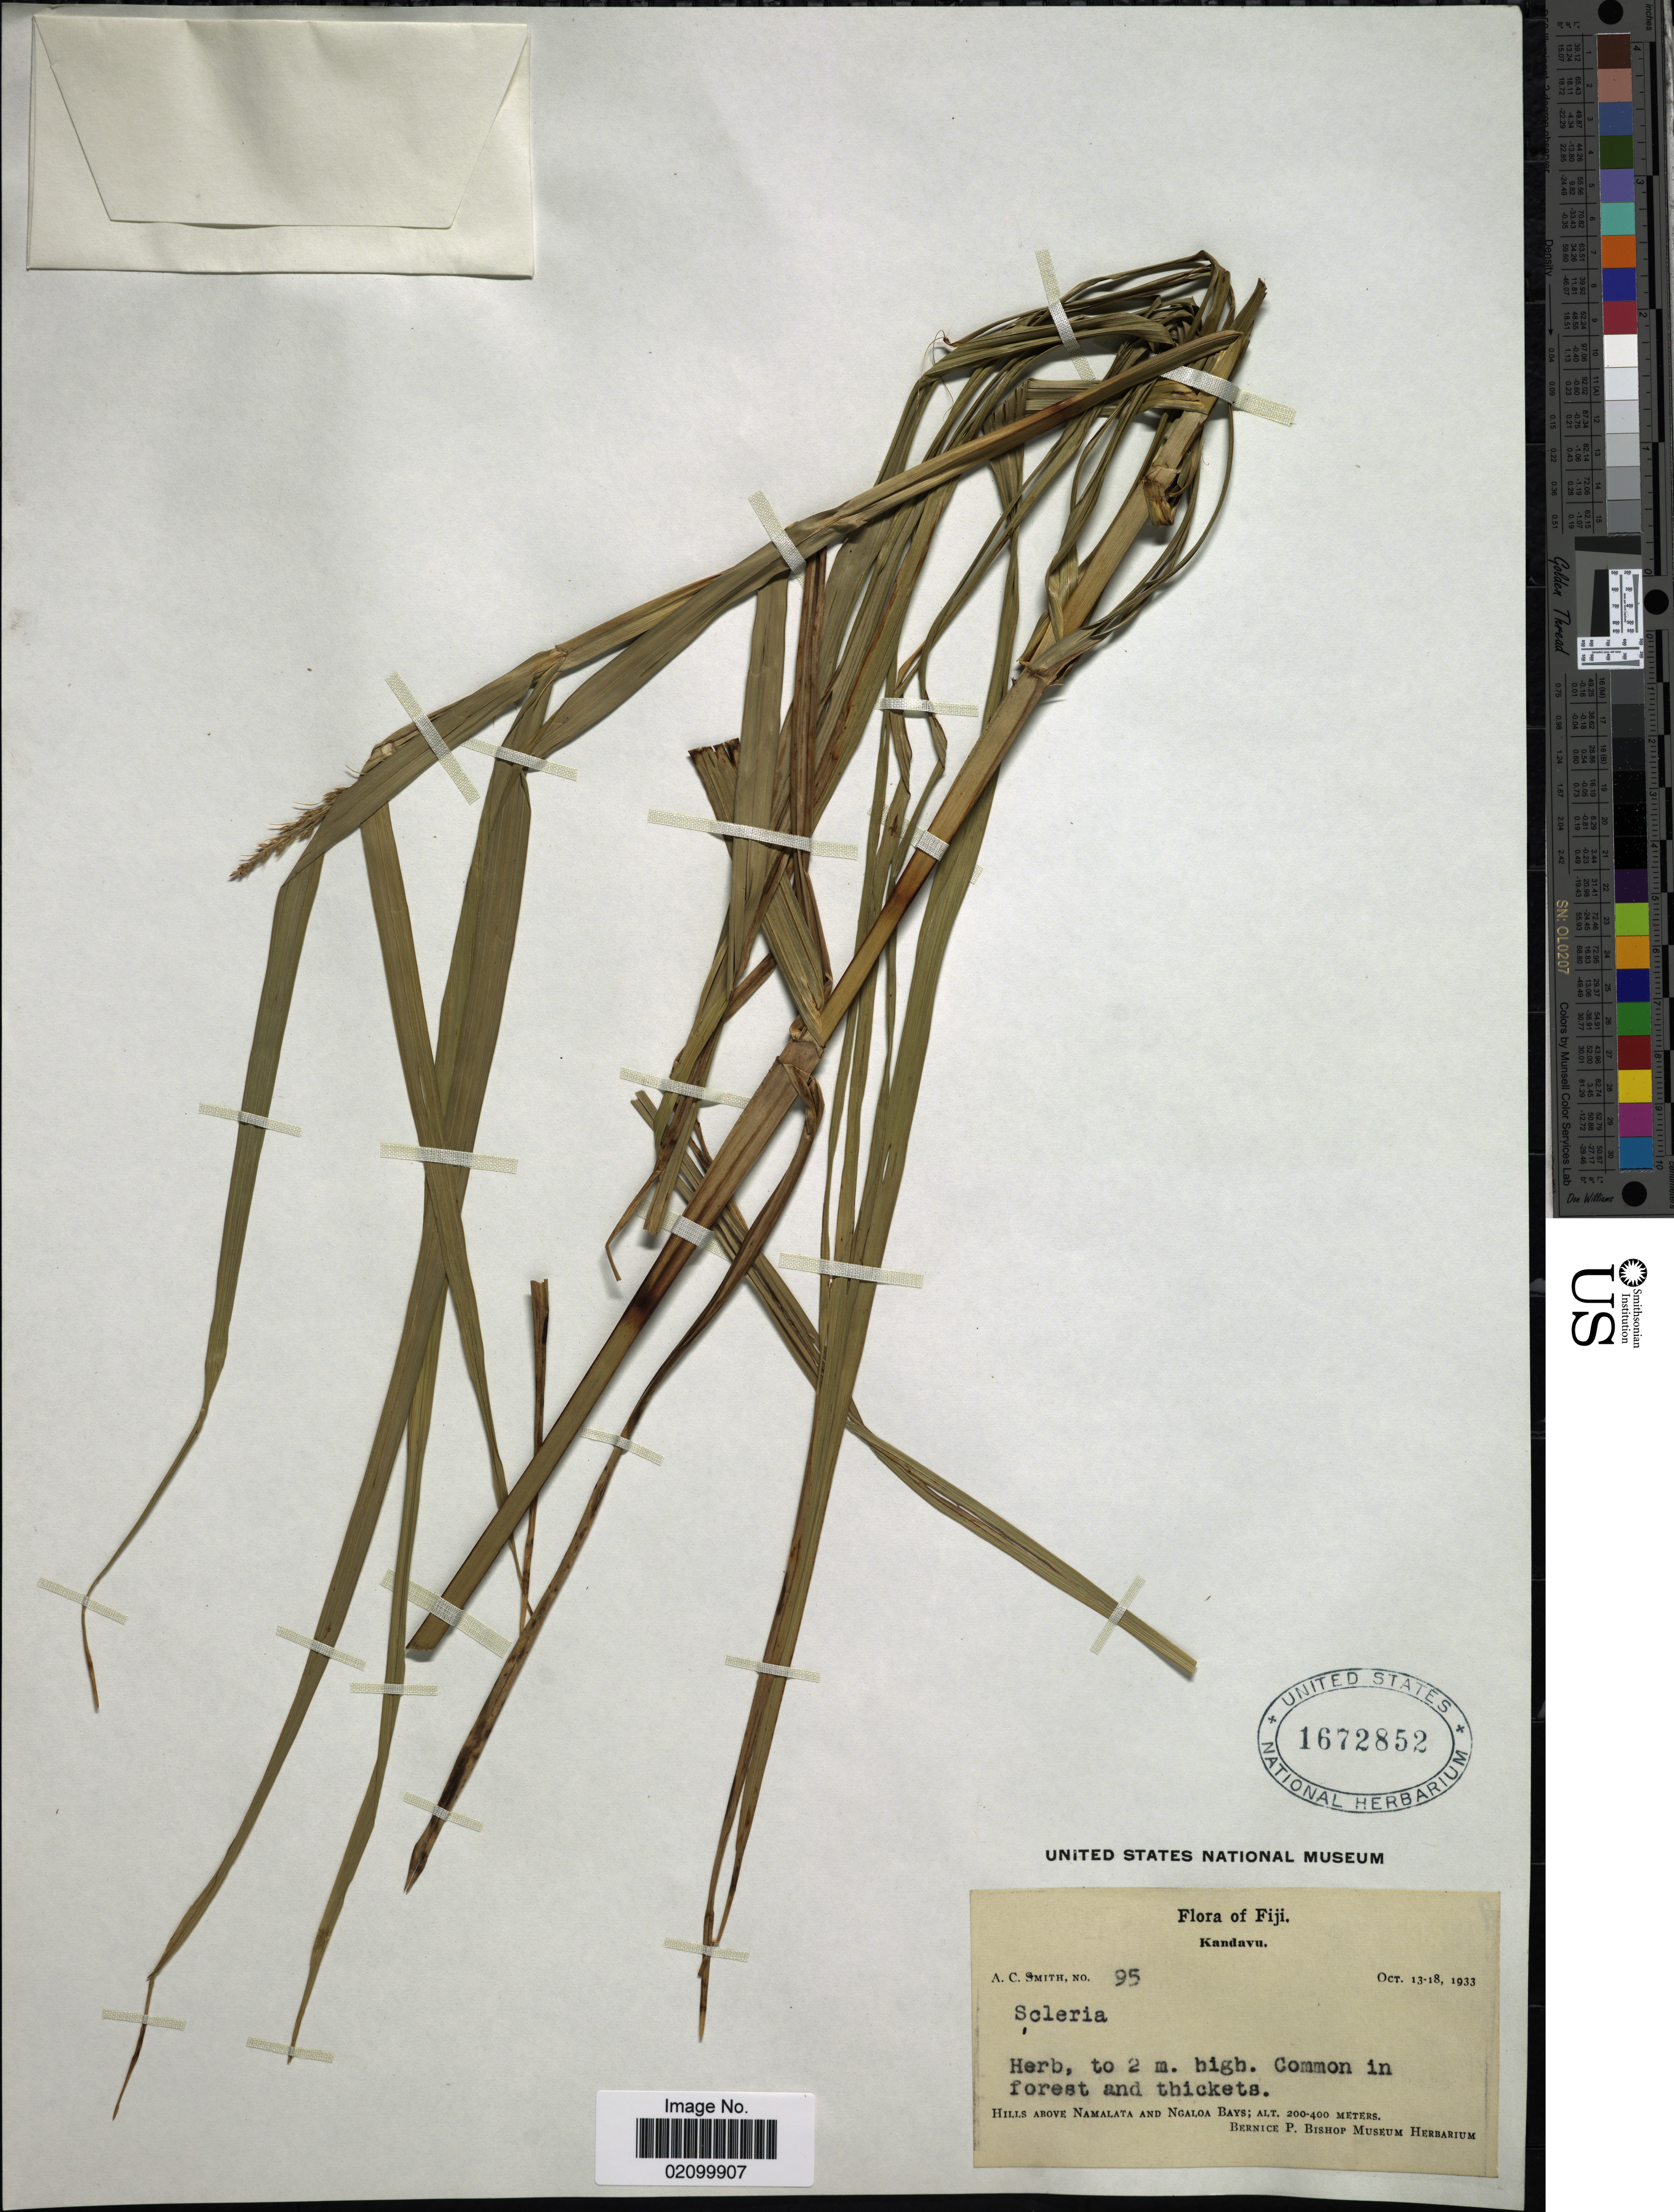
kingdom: Plantae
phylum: Tracheophyta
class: Liliopsida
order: Poales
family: Cyperaceae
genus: Scleria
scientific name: Scleria sp.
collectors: A. C. Smith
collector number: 95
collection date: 1933-10-13/1933-10-18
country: Fiji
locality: Kandavu. Hills above Namalata and Ngaloa Bays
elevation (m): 200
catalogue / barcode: US 1672852